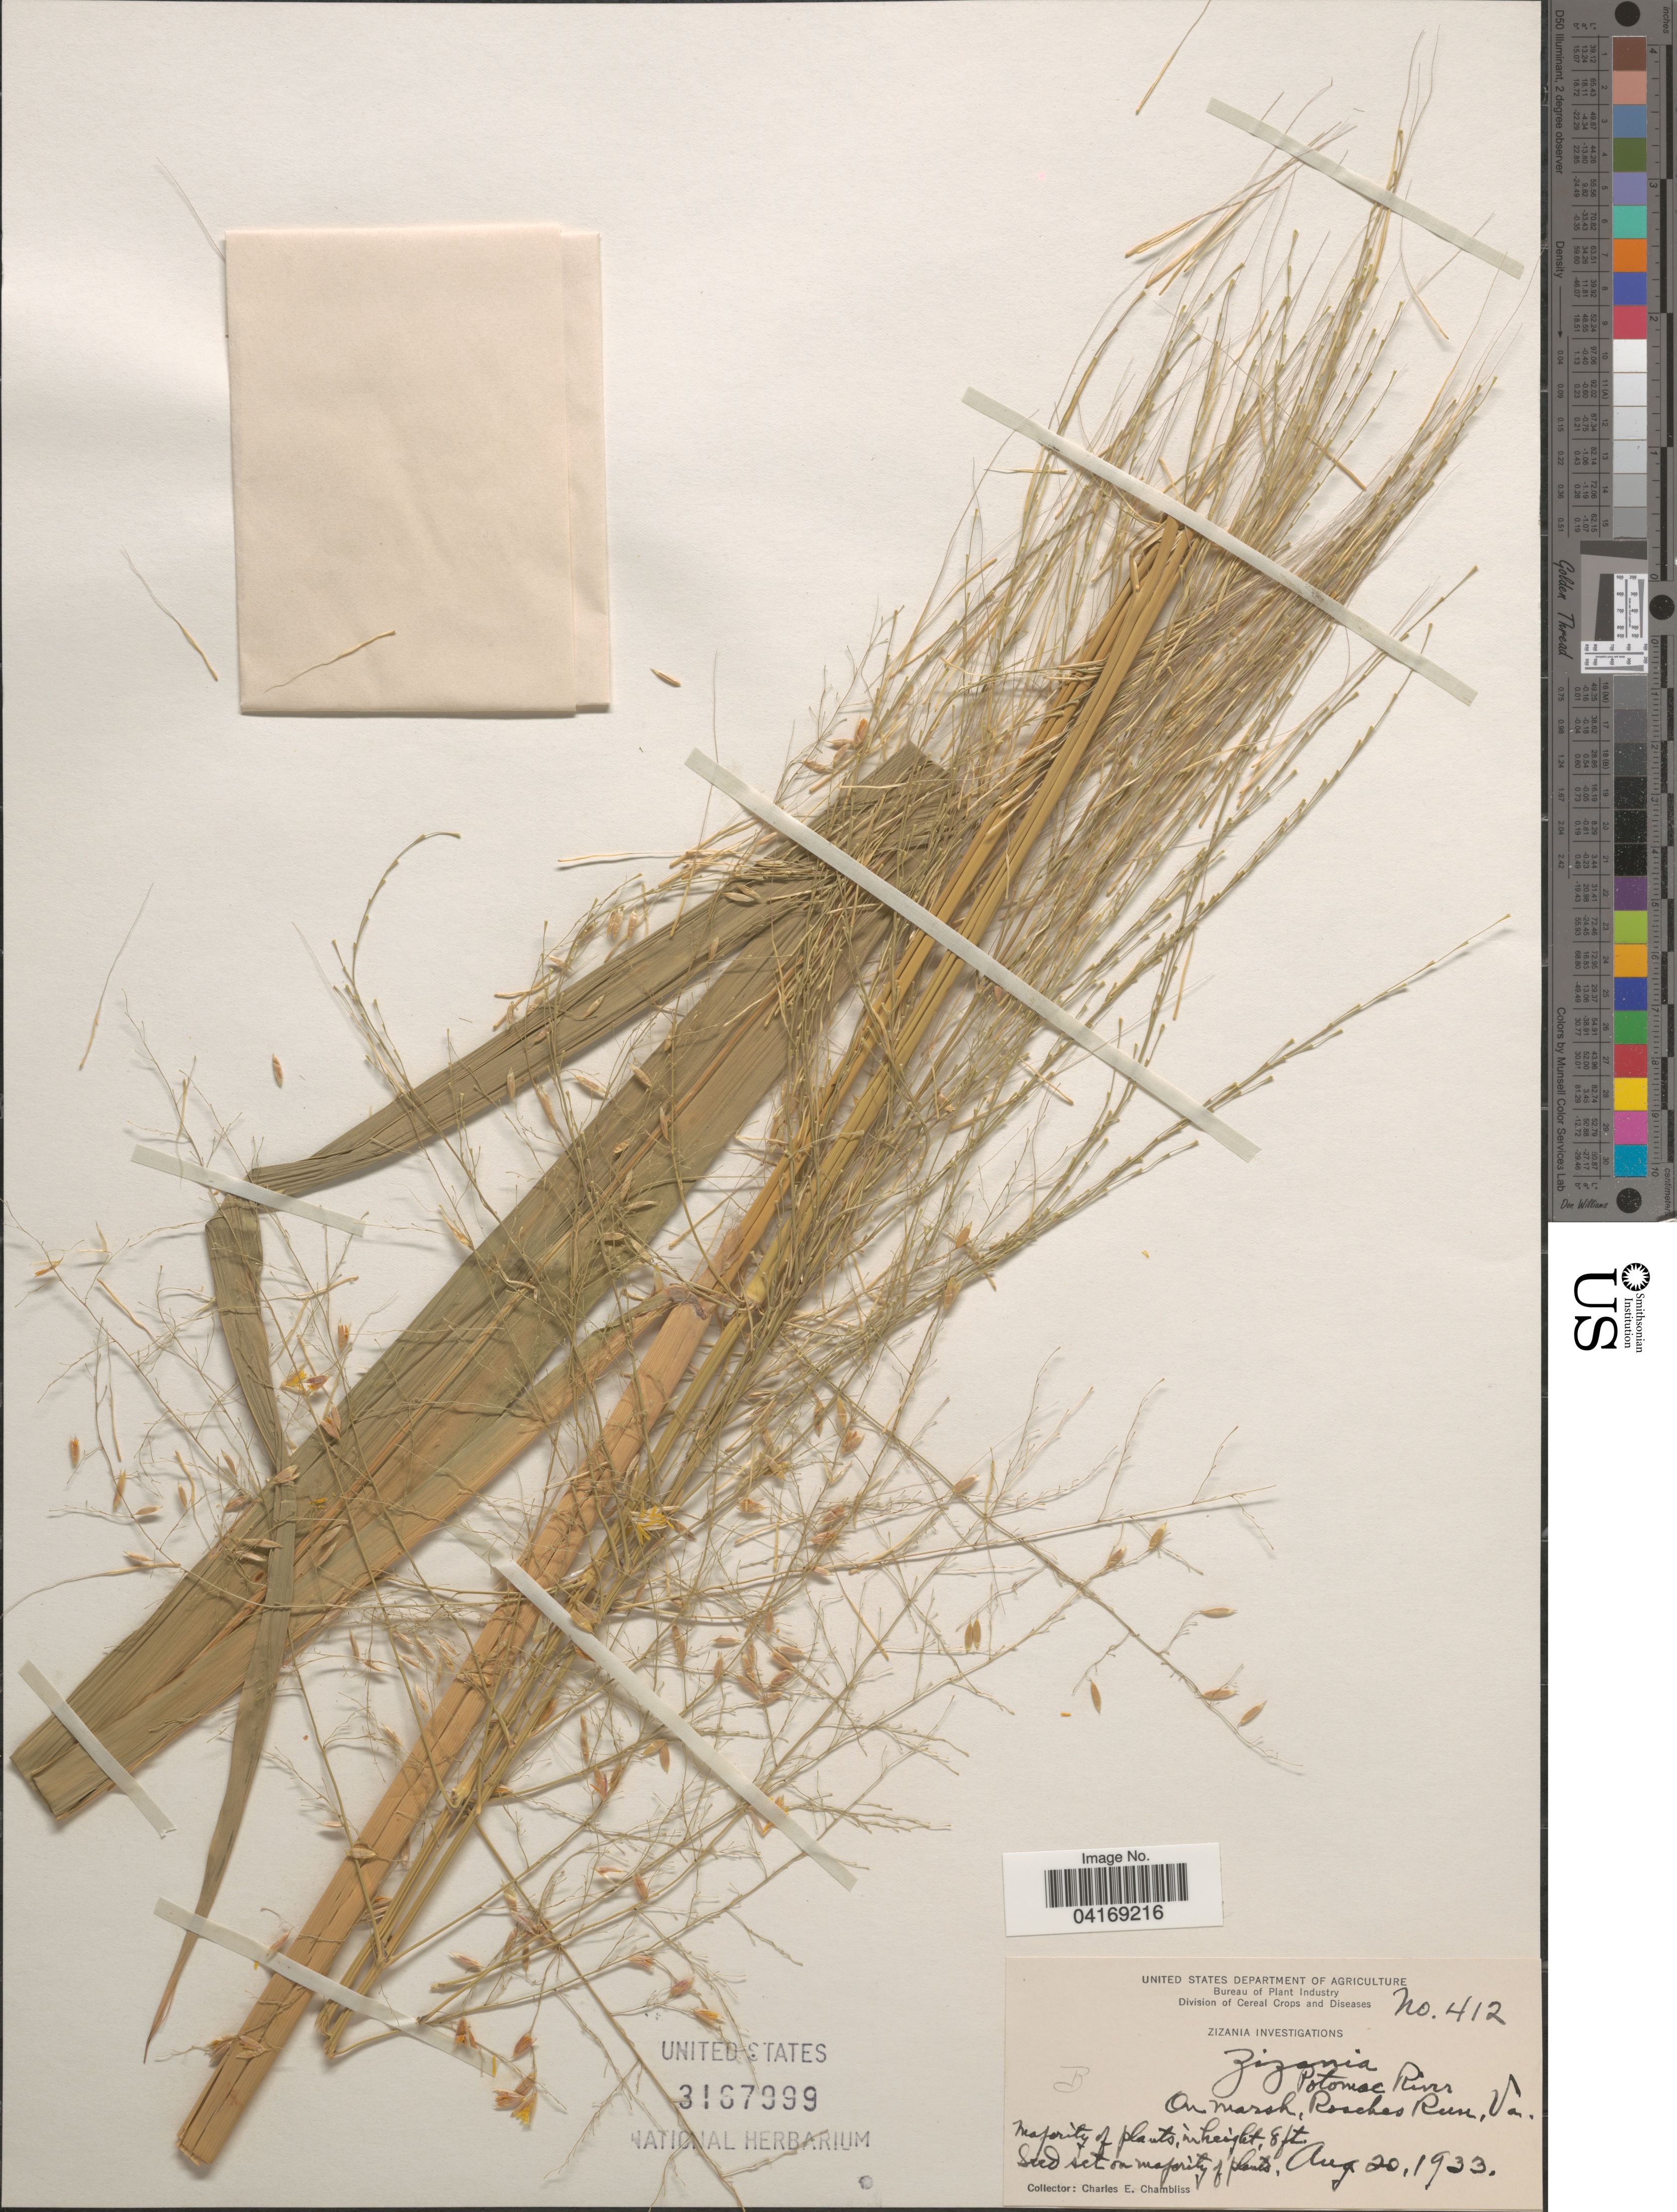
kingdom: Plantae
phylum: Tracheophyta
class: Liliopsida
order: Poales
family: Poaceae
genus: Zizania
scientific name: Zizania sp.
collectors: C. Chambliss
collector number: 412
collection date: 1933-08-20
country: United States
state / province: Virginia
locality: Potomac River. On marsh, Roaches Run.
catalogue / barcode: US 3167999